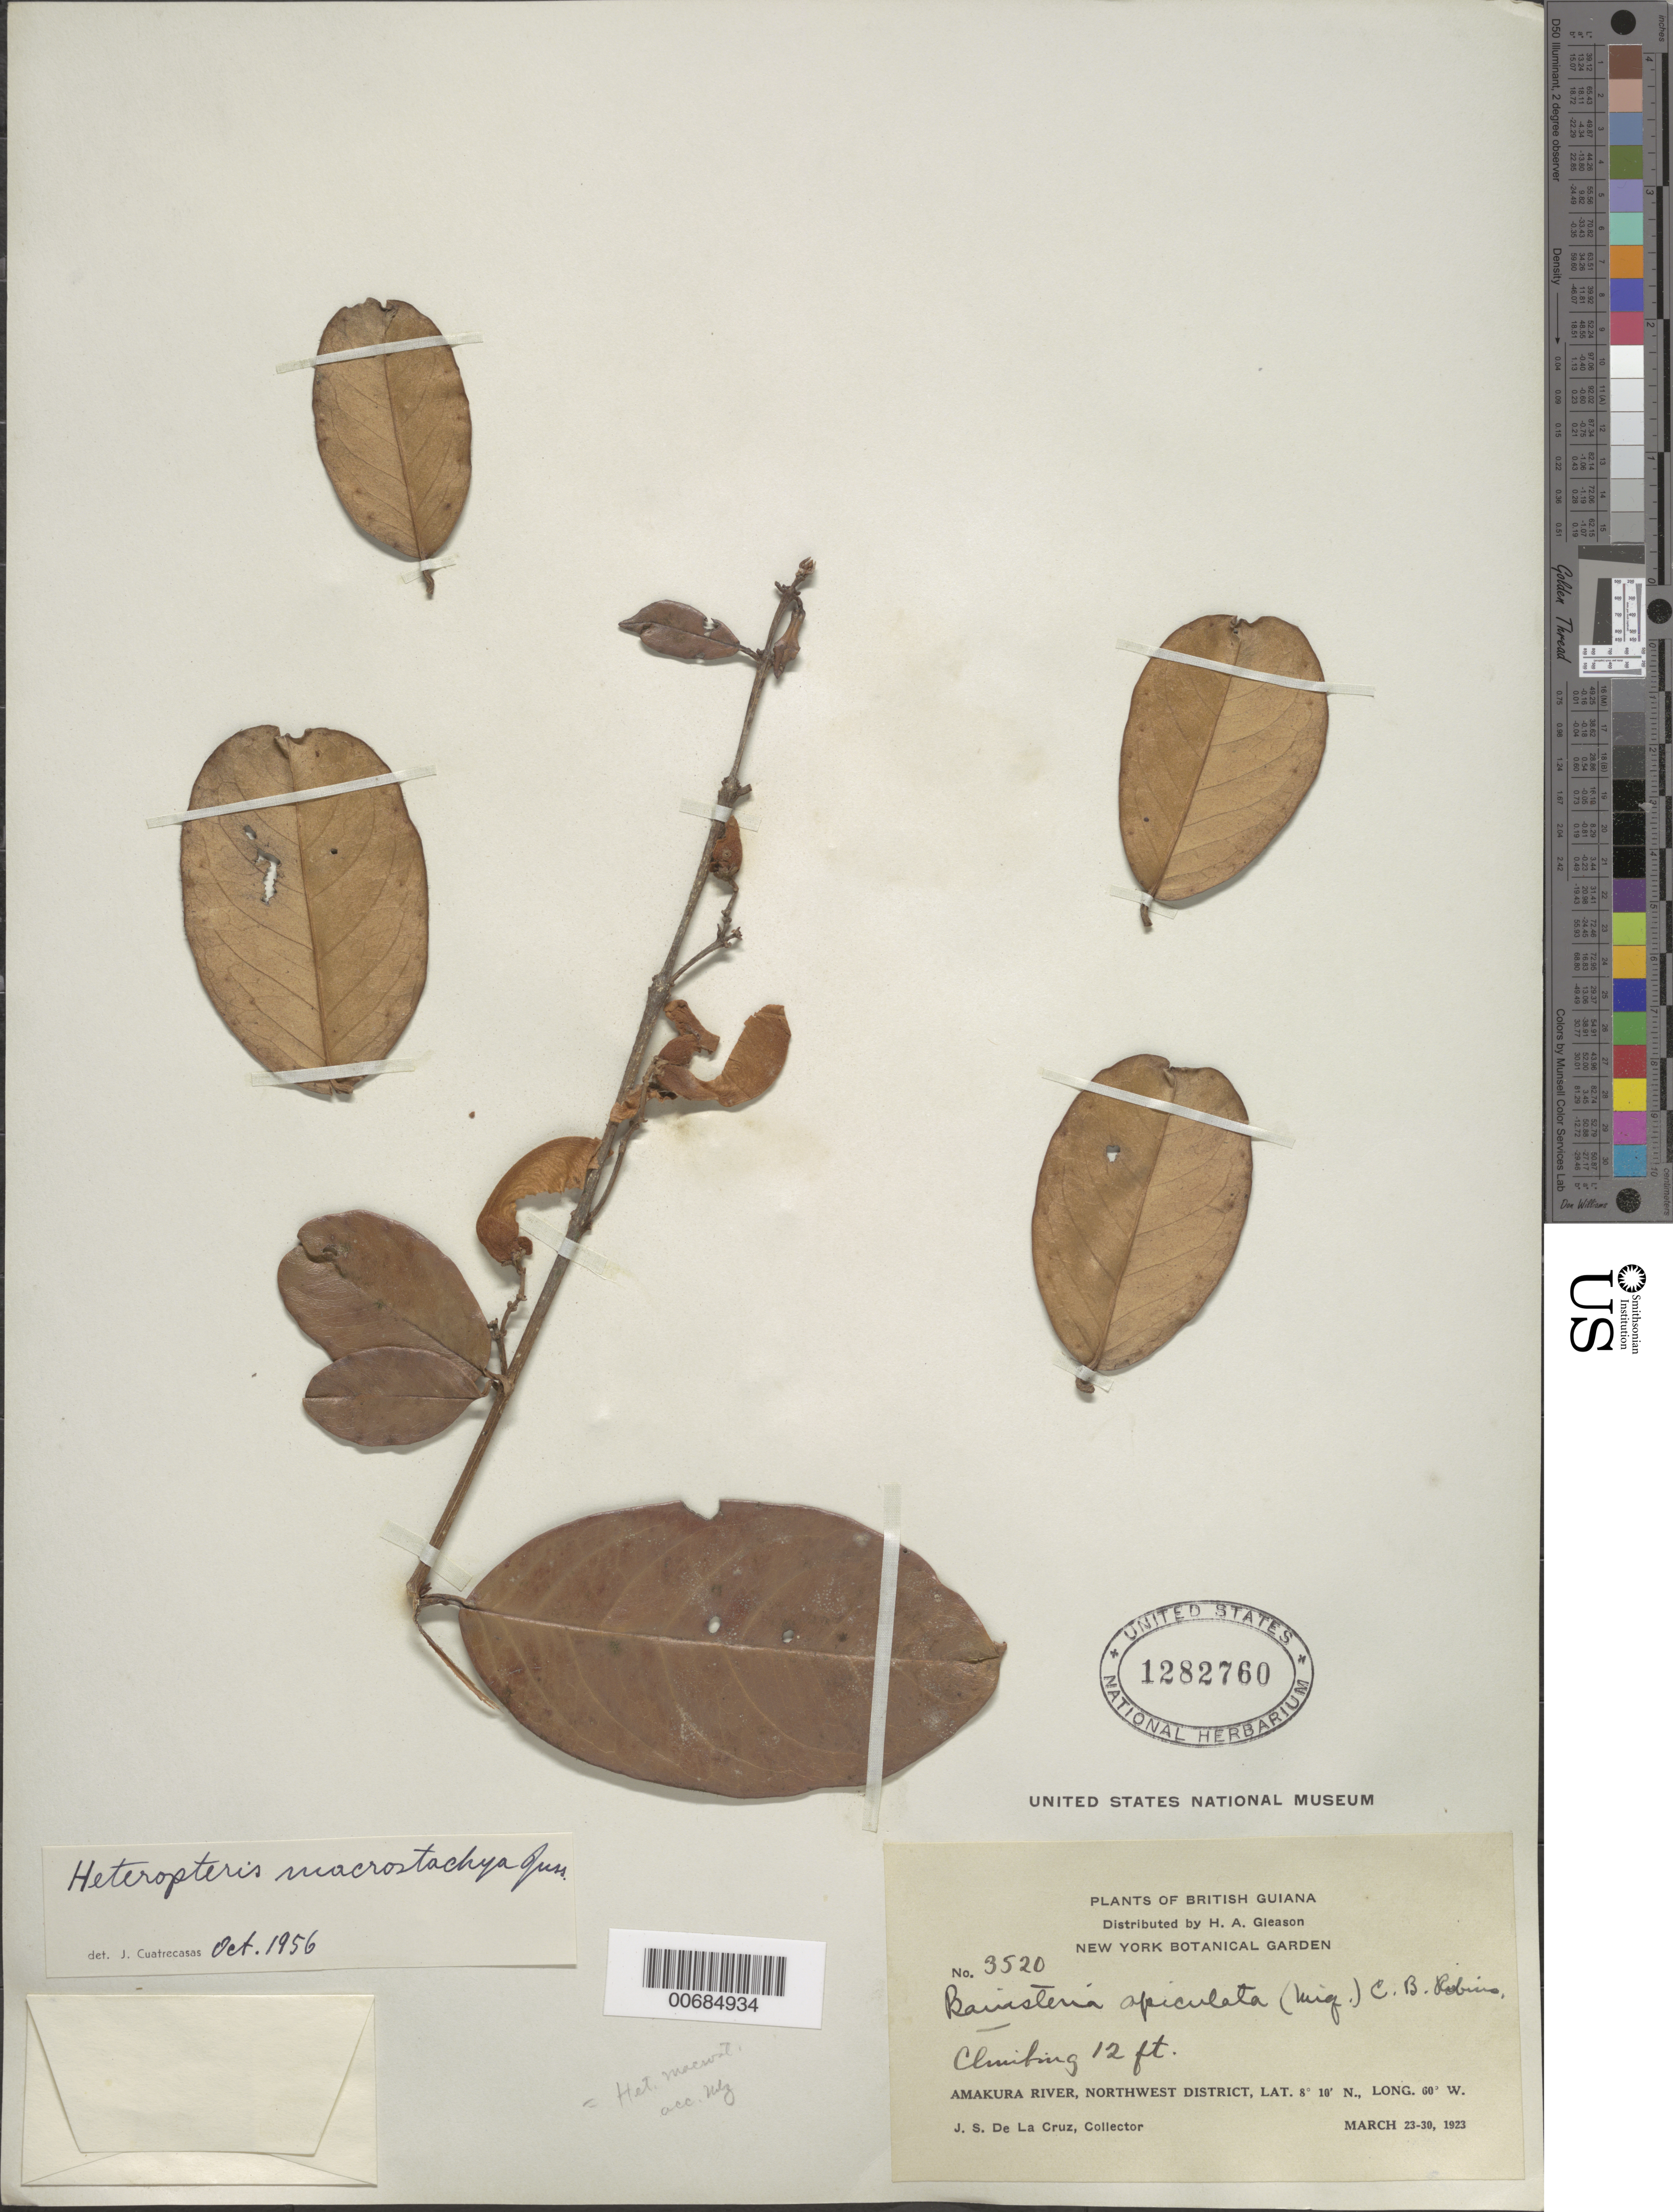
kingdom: Plantae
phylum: Tracheophyta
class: Magnoliopsida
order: Malpighiales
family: Malpighiaceae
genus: Heteropterys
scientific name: Heteropterys macrostachya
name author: A. Juss.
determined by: Cuatrecasas, J.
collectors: J. S. de la Cruz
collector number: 3520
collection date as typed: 23-Mar-23 to 30-Mar-23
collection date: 1923-03-23/1923-03-30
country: Guyana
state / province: Barima-Waini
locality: Amakura R., NW District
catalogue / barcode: US 1282760